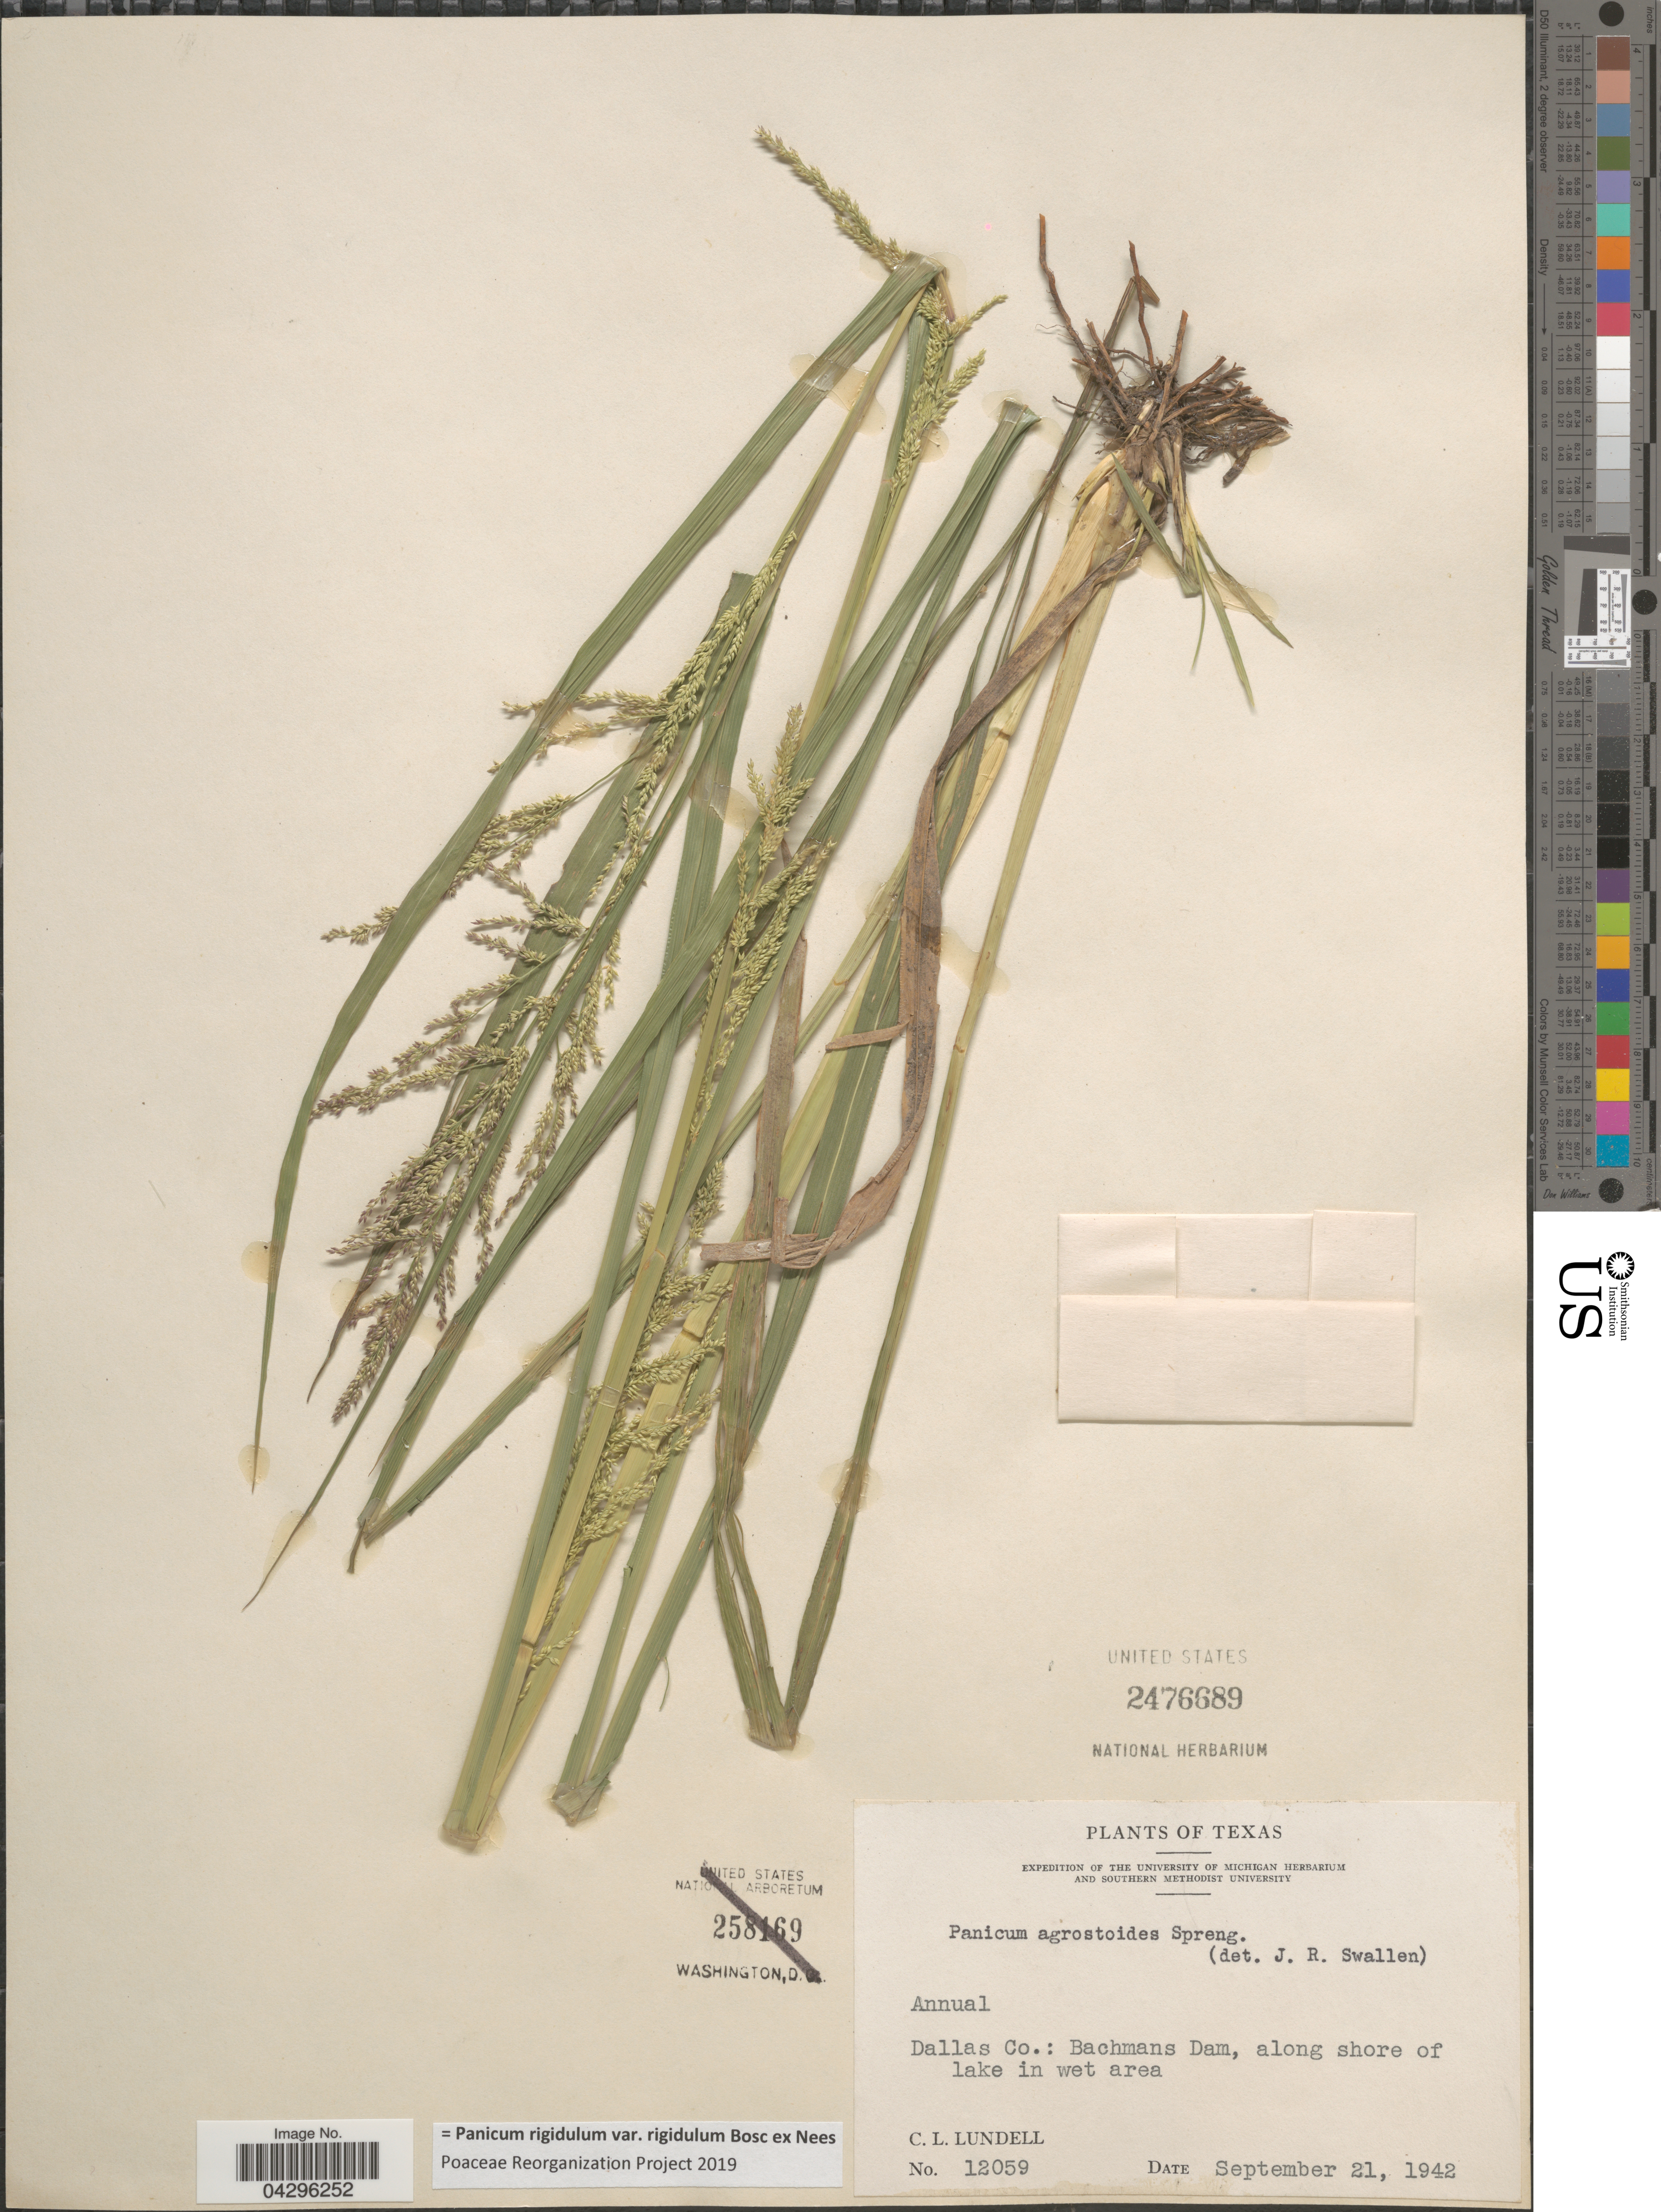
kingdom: Plantae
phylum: Tracheophyta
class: Liliopsida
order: Poales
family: Poaceae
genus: Panicum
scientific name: Panicum rigidulum var. rigidulum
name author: Bosc ex Nees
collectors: C. L. Lundell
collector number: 12059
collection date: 1942-09-21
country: United States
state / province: Texas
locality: Dallas Co.: Bachmans Dam, along shore of lake in wet area.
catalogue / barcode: US 2476689